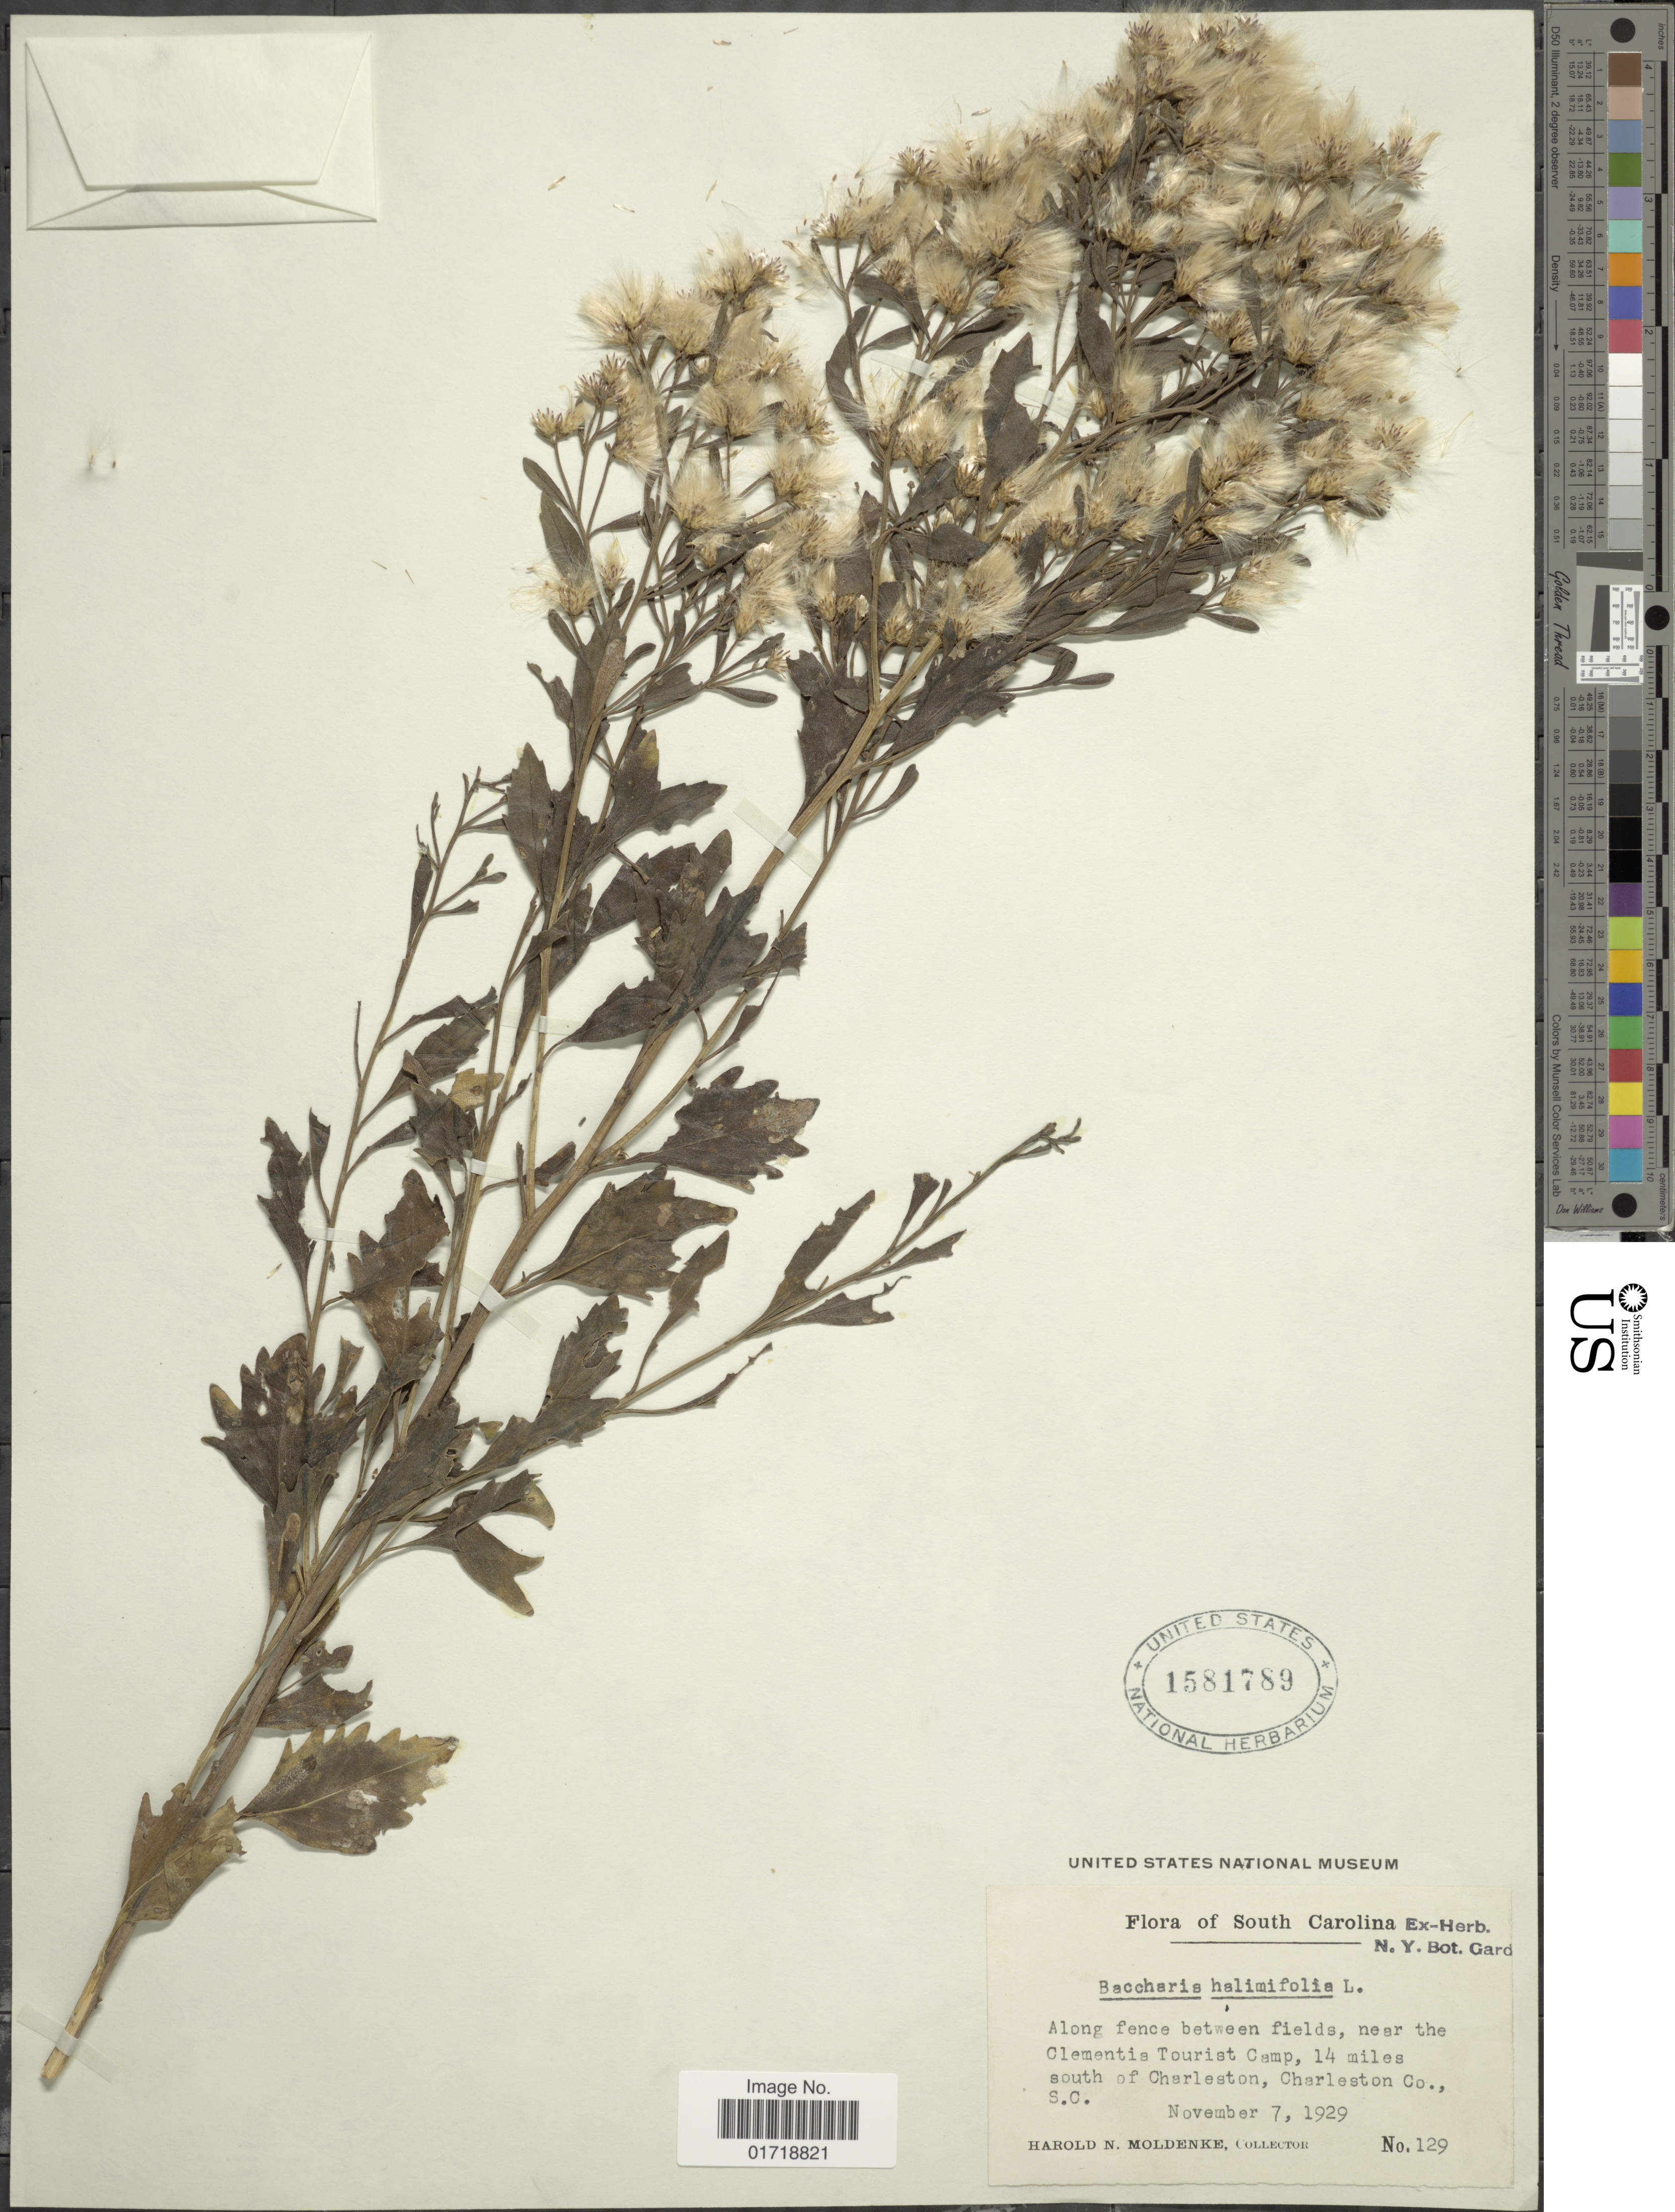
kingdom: Plantae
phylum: Tracheophyta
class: Magnoliopsida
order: Asterales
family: Asteraceae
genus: Baccharis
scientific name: Baccharis halimifolia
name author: L.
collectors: H. N. Moldenke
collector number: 129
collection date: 1929-11-07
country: United States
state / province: South Carolina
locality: Along fence between fields, near the Clementis Tourist Camp, 14 miles south of Charleston, Charleston Co., S. C.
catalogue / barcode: US 1581789